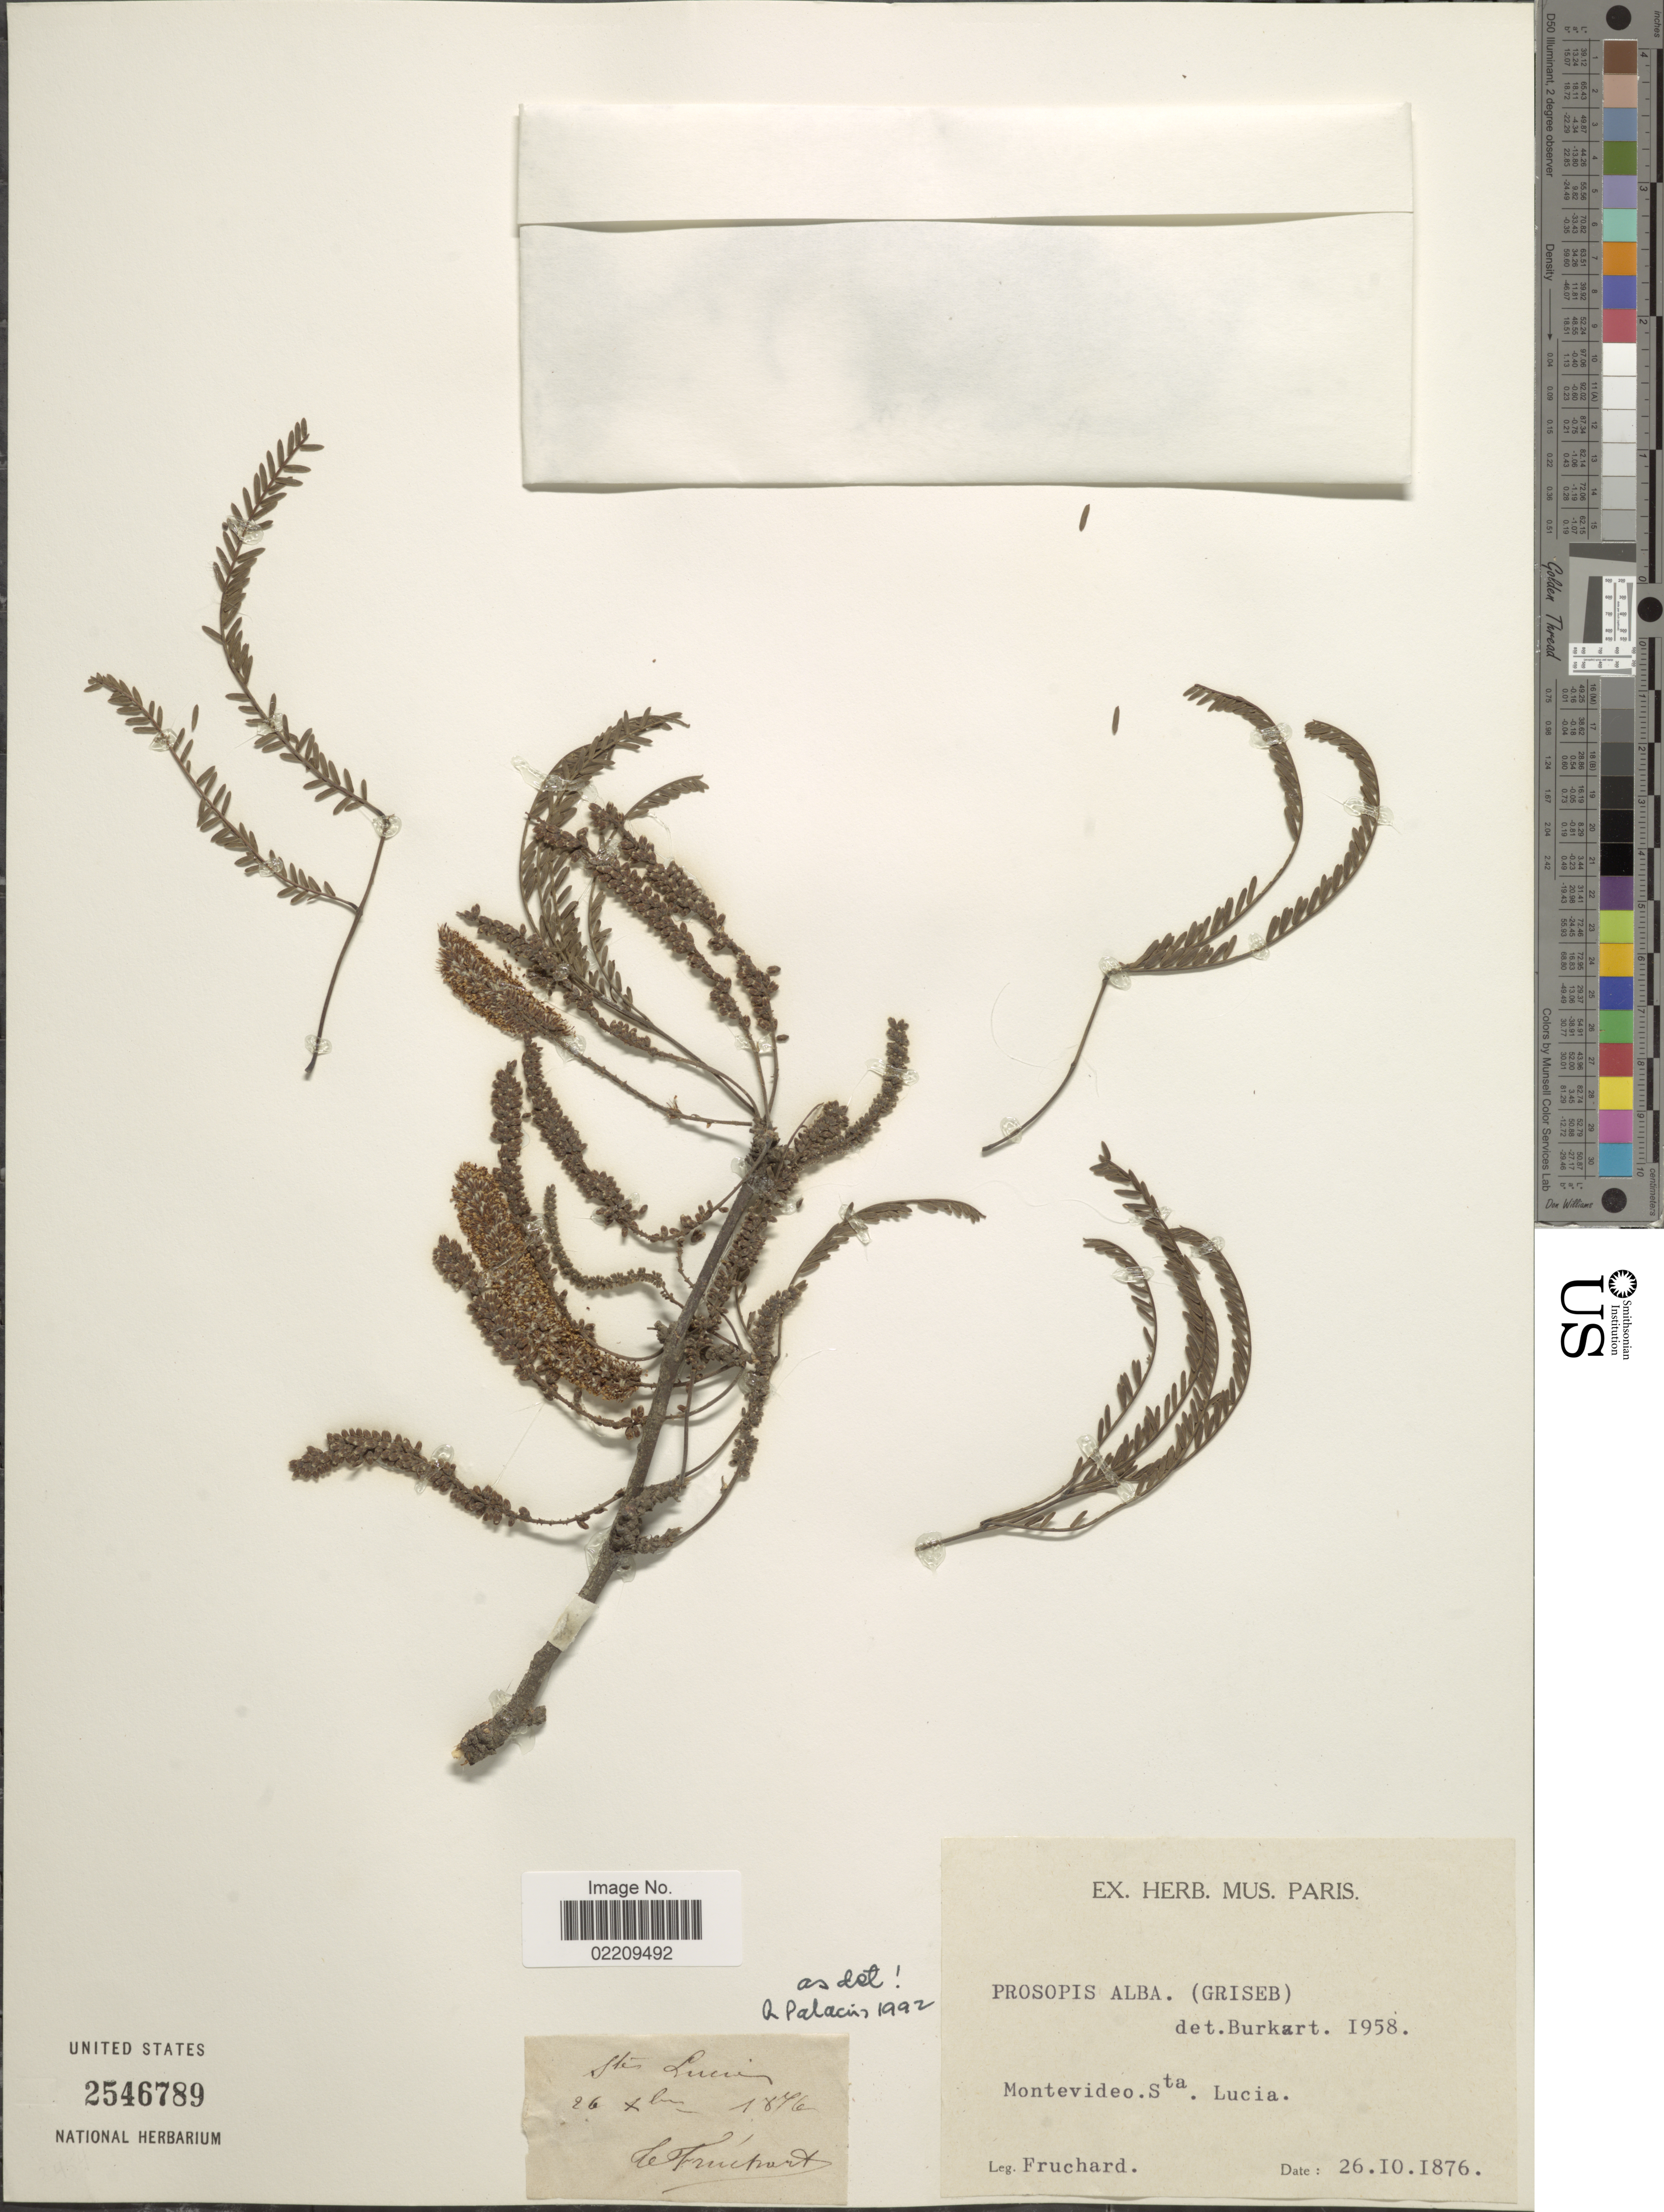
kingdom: Plantae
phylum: Tracheophyta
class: Magnoliopsida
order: Fabales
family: Fabaceae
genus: Neltuma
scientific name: Neltuma alba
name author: (Griseb.) C. E. Hughes & G.P. Lewis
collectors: -. Fruchard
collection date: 1876-10-26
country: Uruguay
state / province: Montevideo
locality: Sta. Lucia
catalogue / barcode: US 2546789